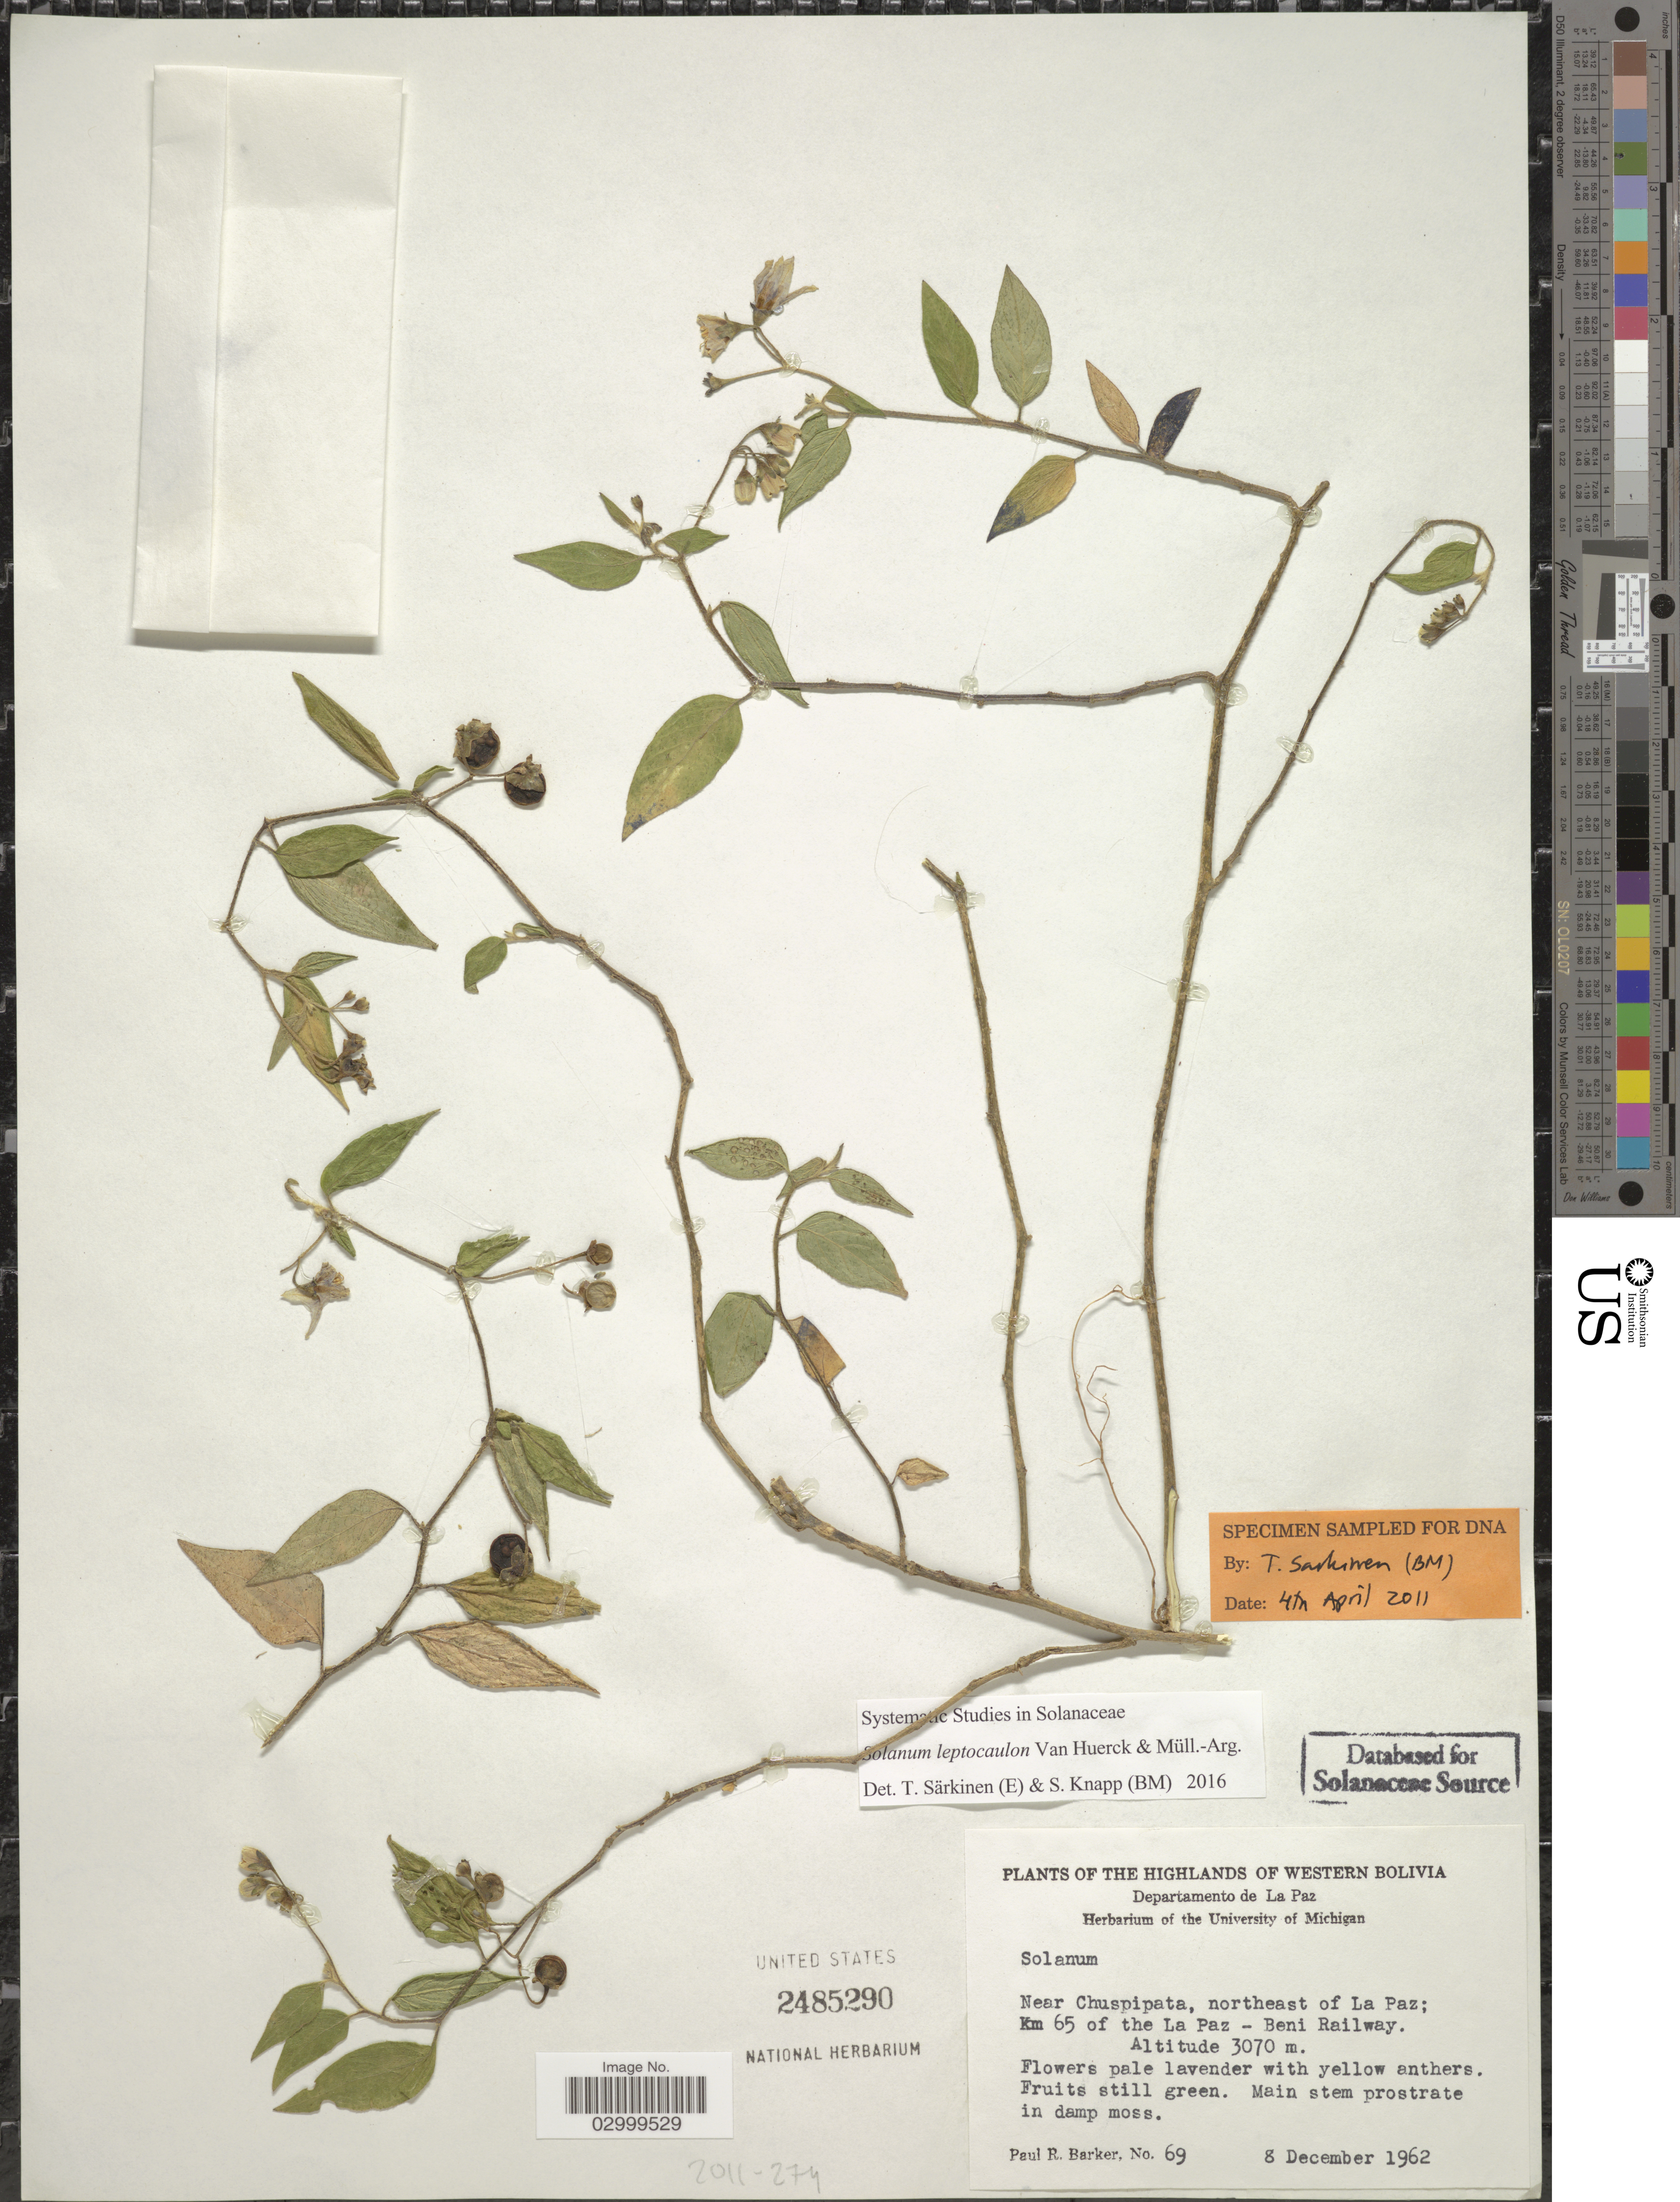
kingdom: Plantae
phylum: Tracheophyta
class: Magnoliopsida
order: Solanales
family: Solanaceae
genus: Solanum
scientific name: Solanum leptocaulon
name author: Van Heurck & Müll. Arg.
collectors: P. R. Barker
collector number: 69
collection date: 1962-12-08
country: Bolivia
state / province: La Paz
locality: Highlands of Western Bolivia. Departamento de La Paz; Km 65 of the La Paz - Beni Railway.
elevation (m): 3070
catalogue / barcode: US 2485290